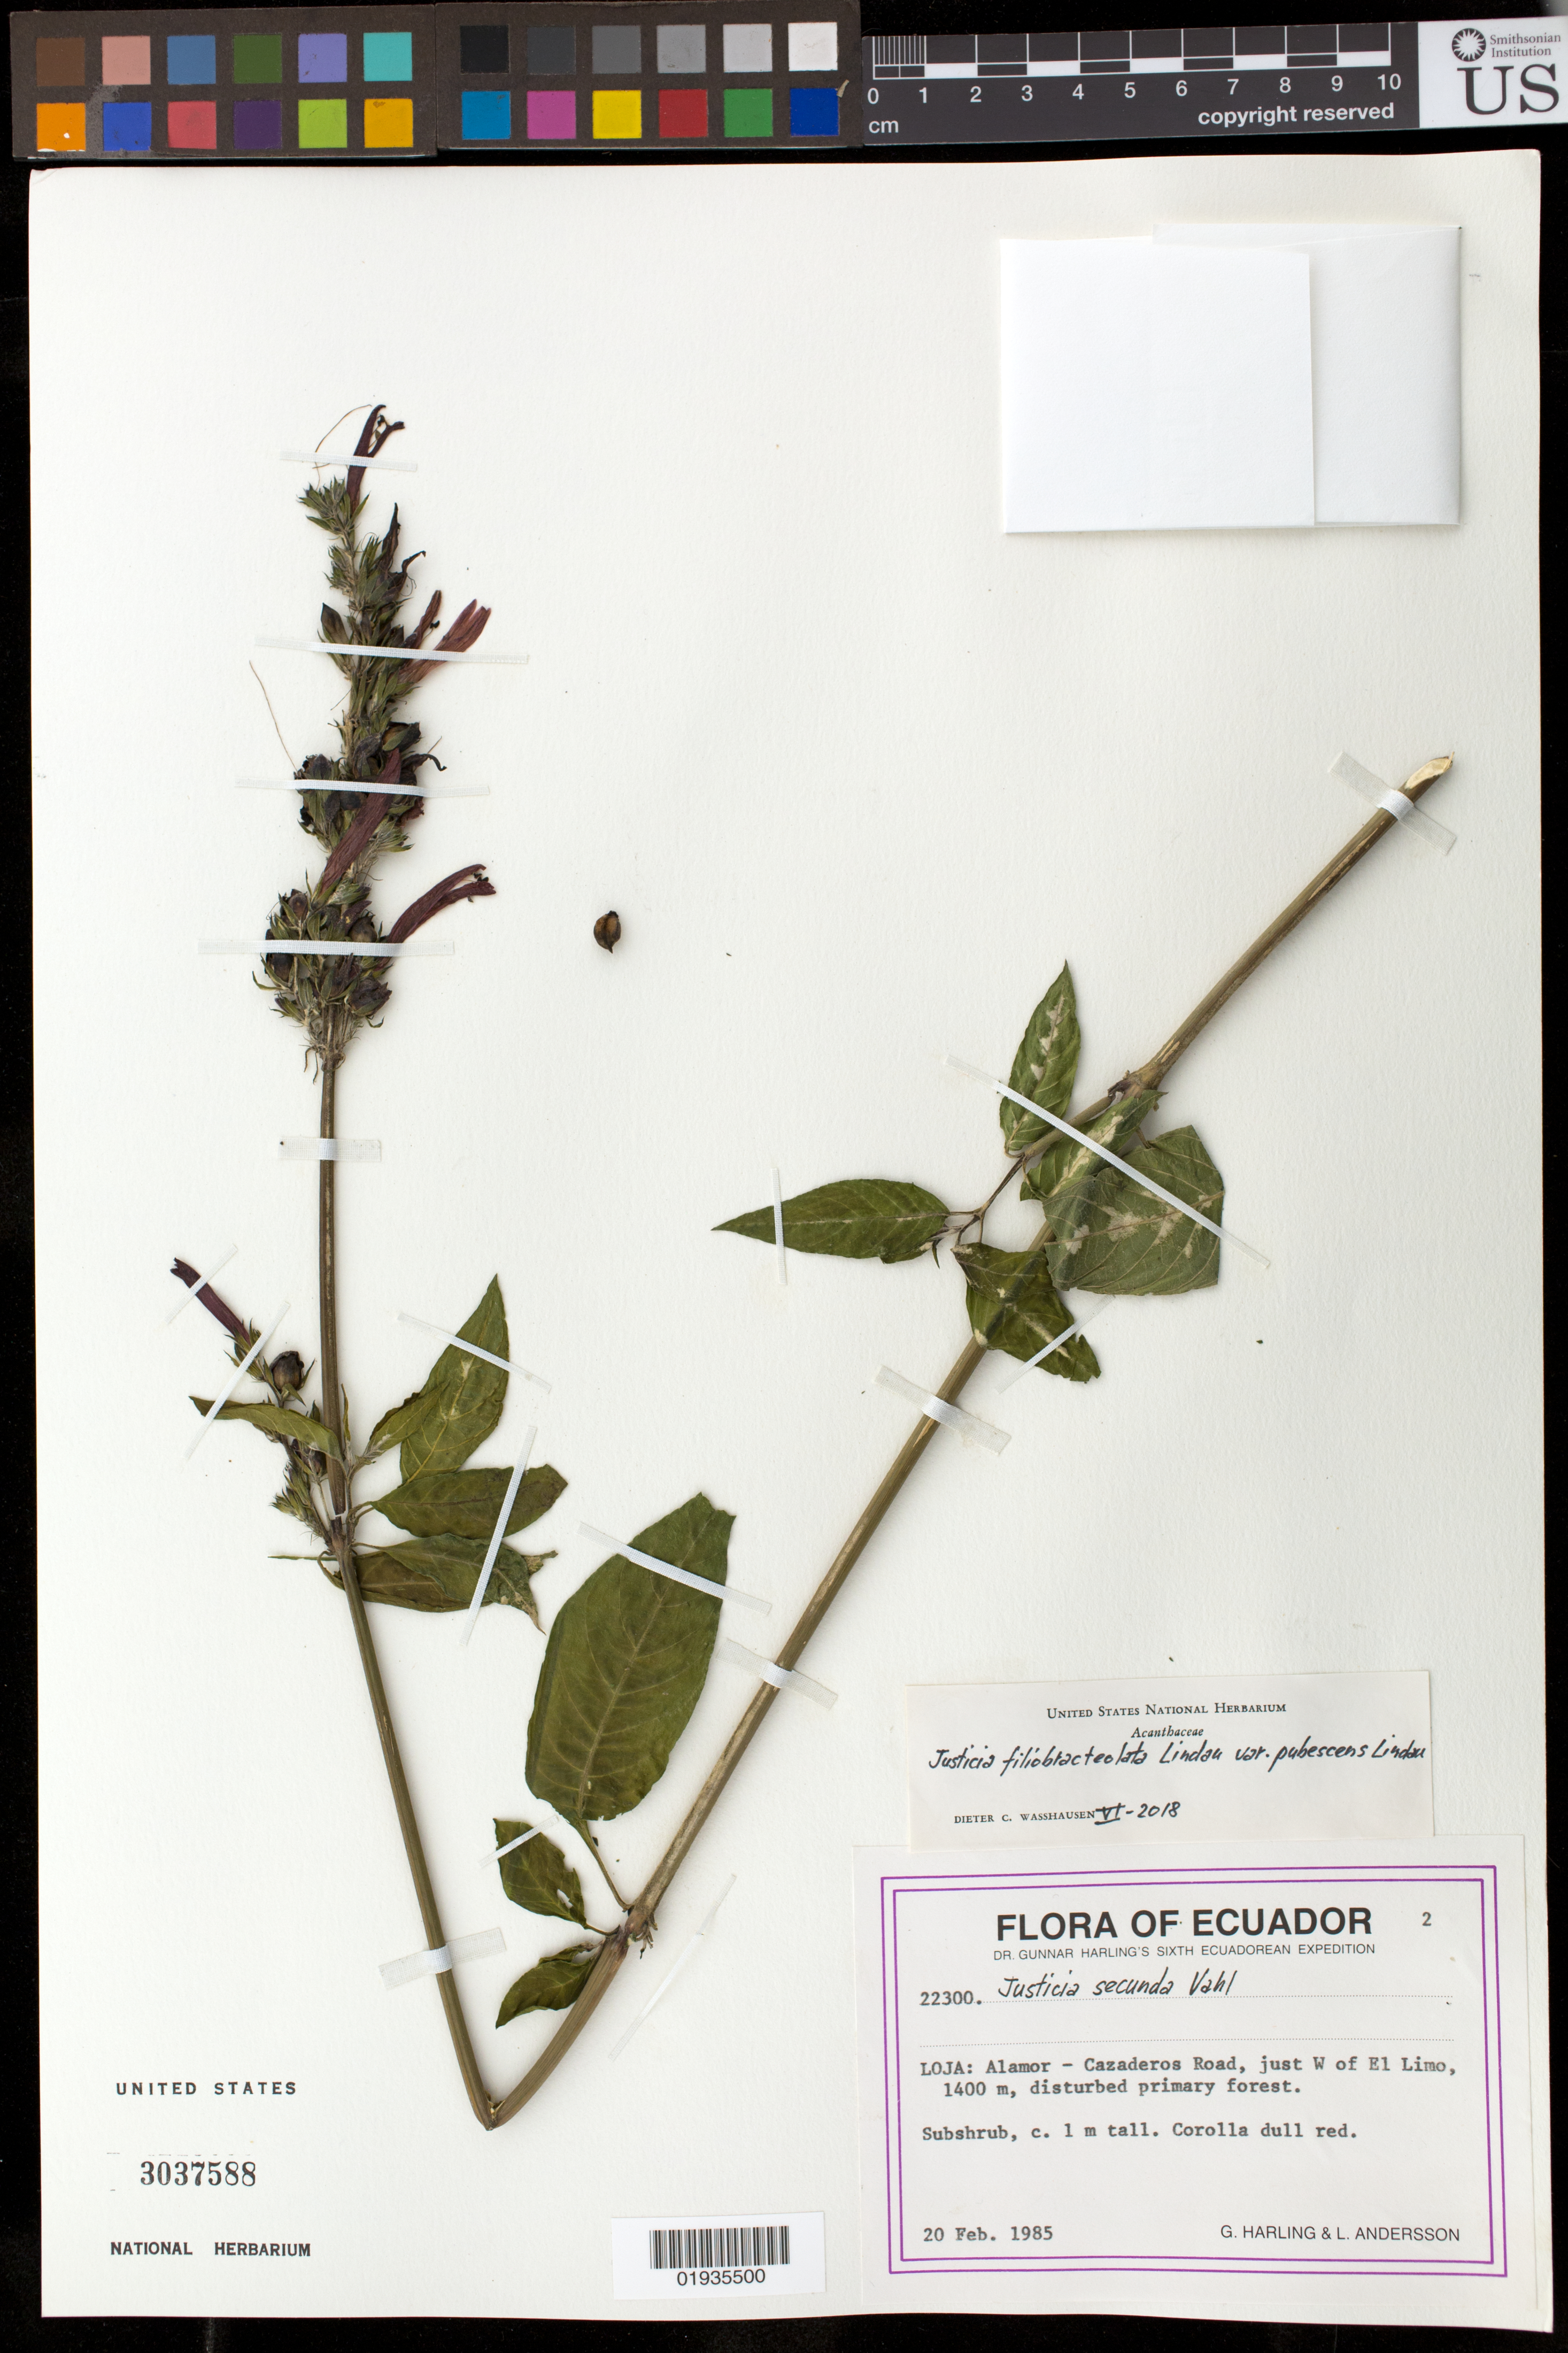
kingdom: Plantae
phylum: Tracheophyta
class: Magnoliopsida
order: Lamiales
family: Acanthaceae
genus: Justicia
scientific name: Justicia filibracteolata var. pubescens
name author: Lindau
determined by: Wasshausen, Dieter C., (BOT), Smithsonian Institution - National Museum of Natural History (UNITED STATES)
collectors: G. Harling & L. Andersson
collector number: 22300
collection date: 1985-02-20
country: Ecuador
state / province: Loja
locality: Alamor - Cazaderos Road, just W of El Limo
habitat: Disturbed primary forest.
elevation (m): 1400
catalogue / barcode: US 3037588